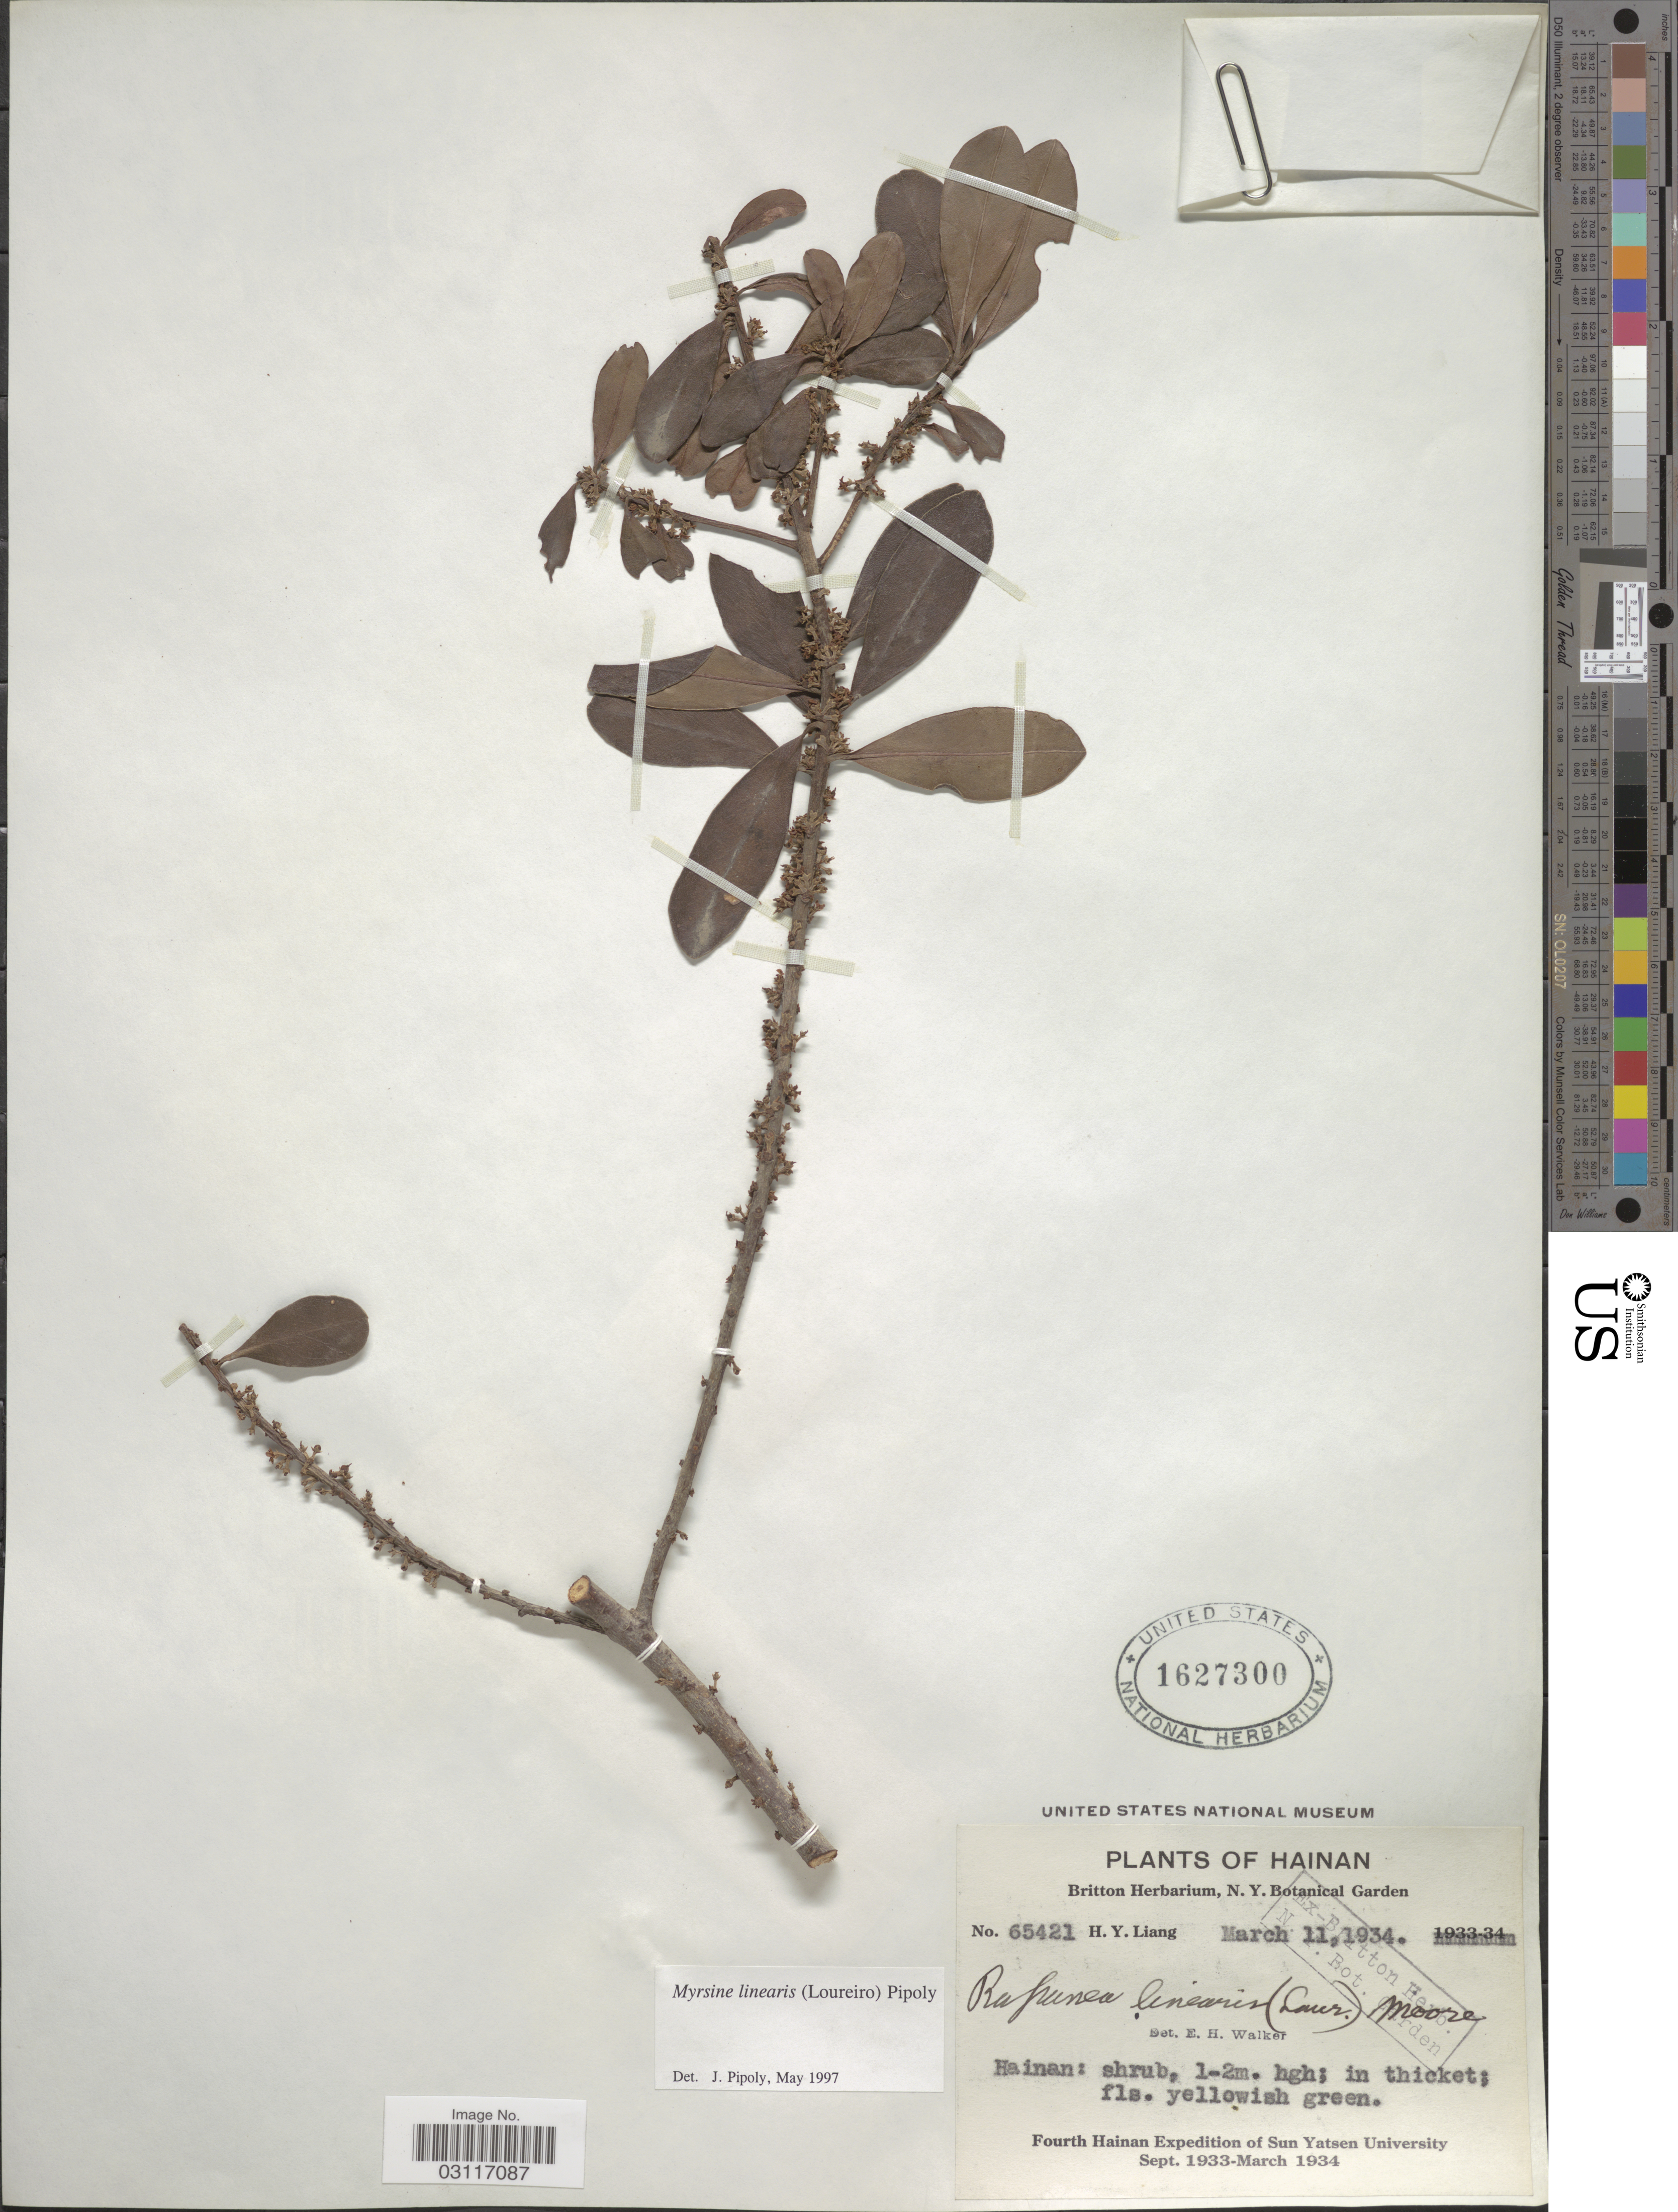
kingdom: Plantae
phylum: Tracheophyta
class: Magnoliopsida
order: Ericales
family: Primulaceae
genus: Myrsine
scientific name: Myrsine linearis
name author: (Lour.) Poir.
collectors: H. Y. Liang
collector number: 65421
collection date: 1934-03-11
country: China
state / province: Hainan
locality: Hainan: shrub.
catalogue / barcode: US 1627300